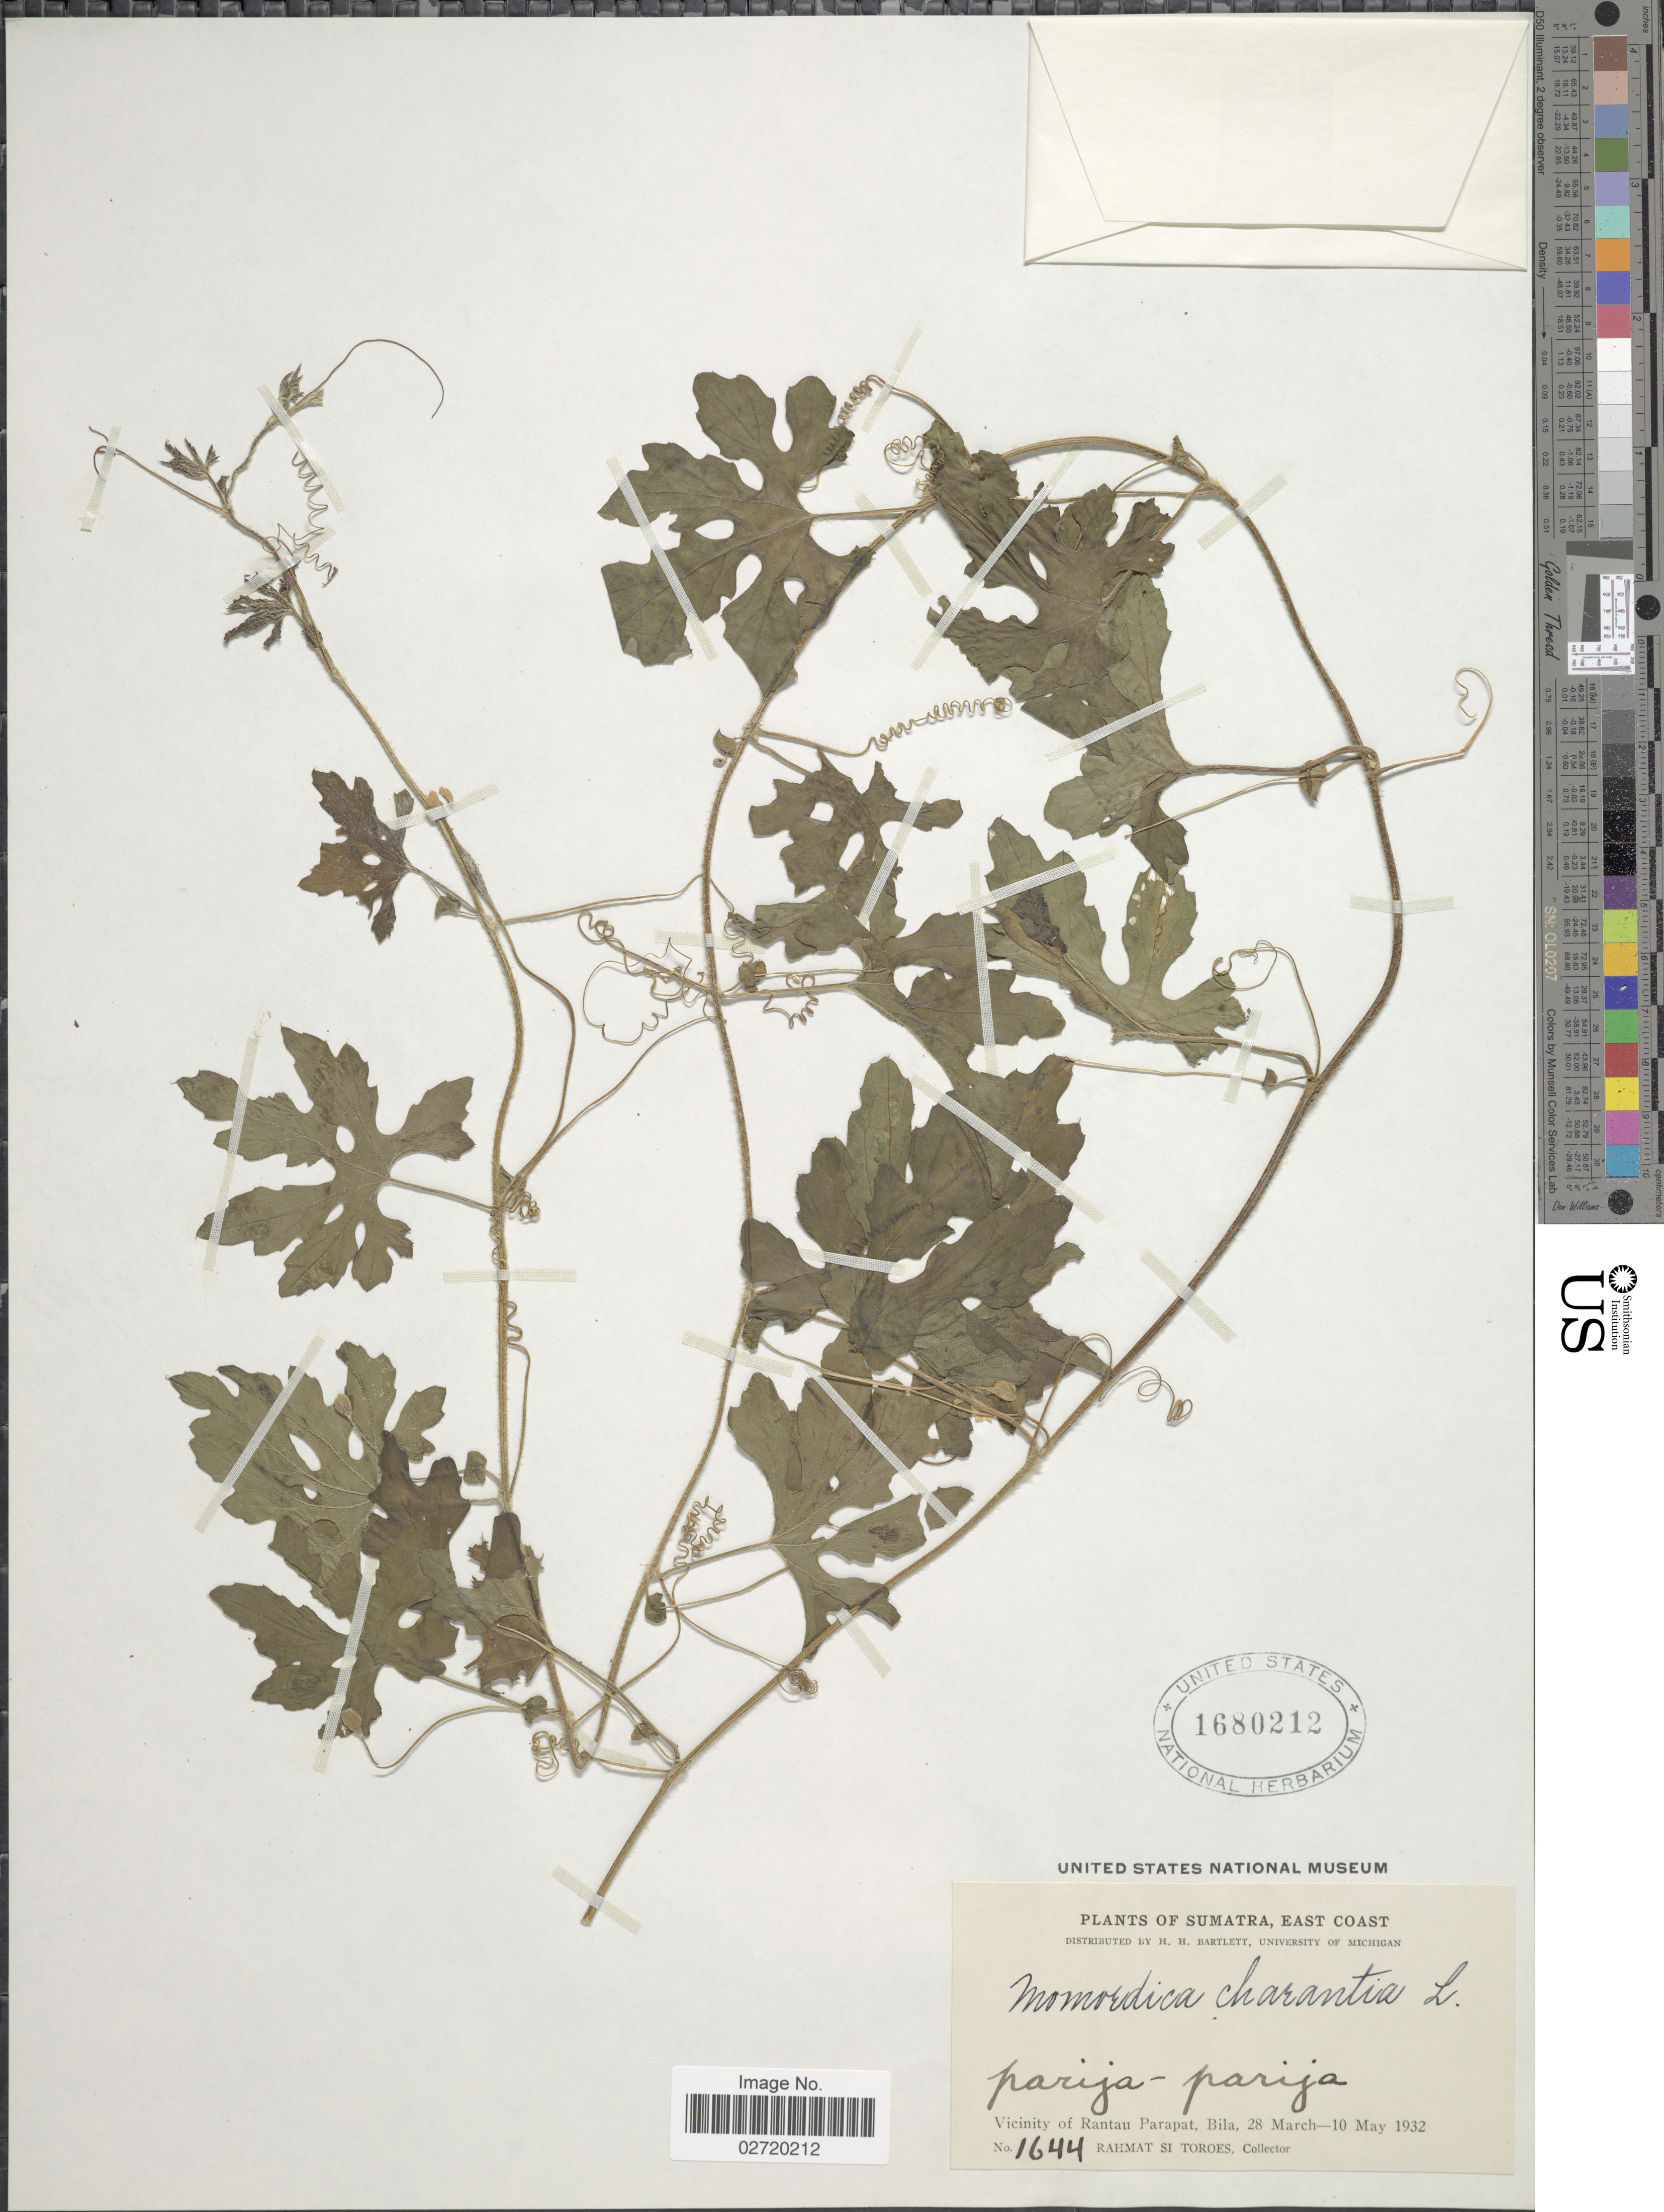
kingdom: Plantae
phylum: Tracheophyta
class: Magnoliopsida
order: Cucurbitales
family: Cucurbitaceae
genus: Momordica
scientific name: Momordica charantia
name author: L.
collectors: Rahmat Si Boeea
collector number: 1644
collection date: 1932-03-28/1932-05-10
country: Indonesia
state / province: Sumatra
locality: Sumatra, East Coast, Vicinity of Rantau Parapat, Bila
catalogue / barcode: US 1680212